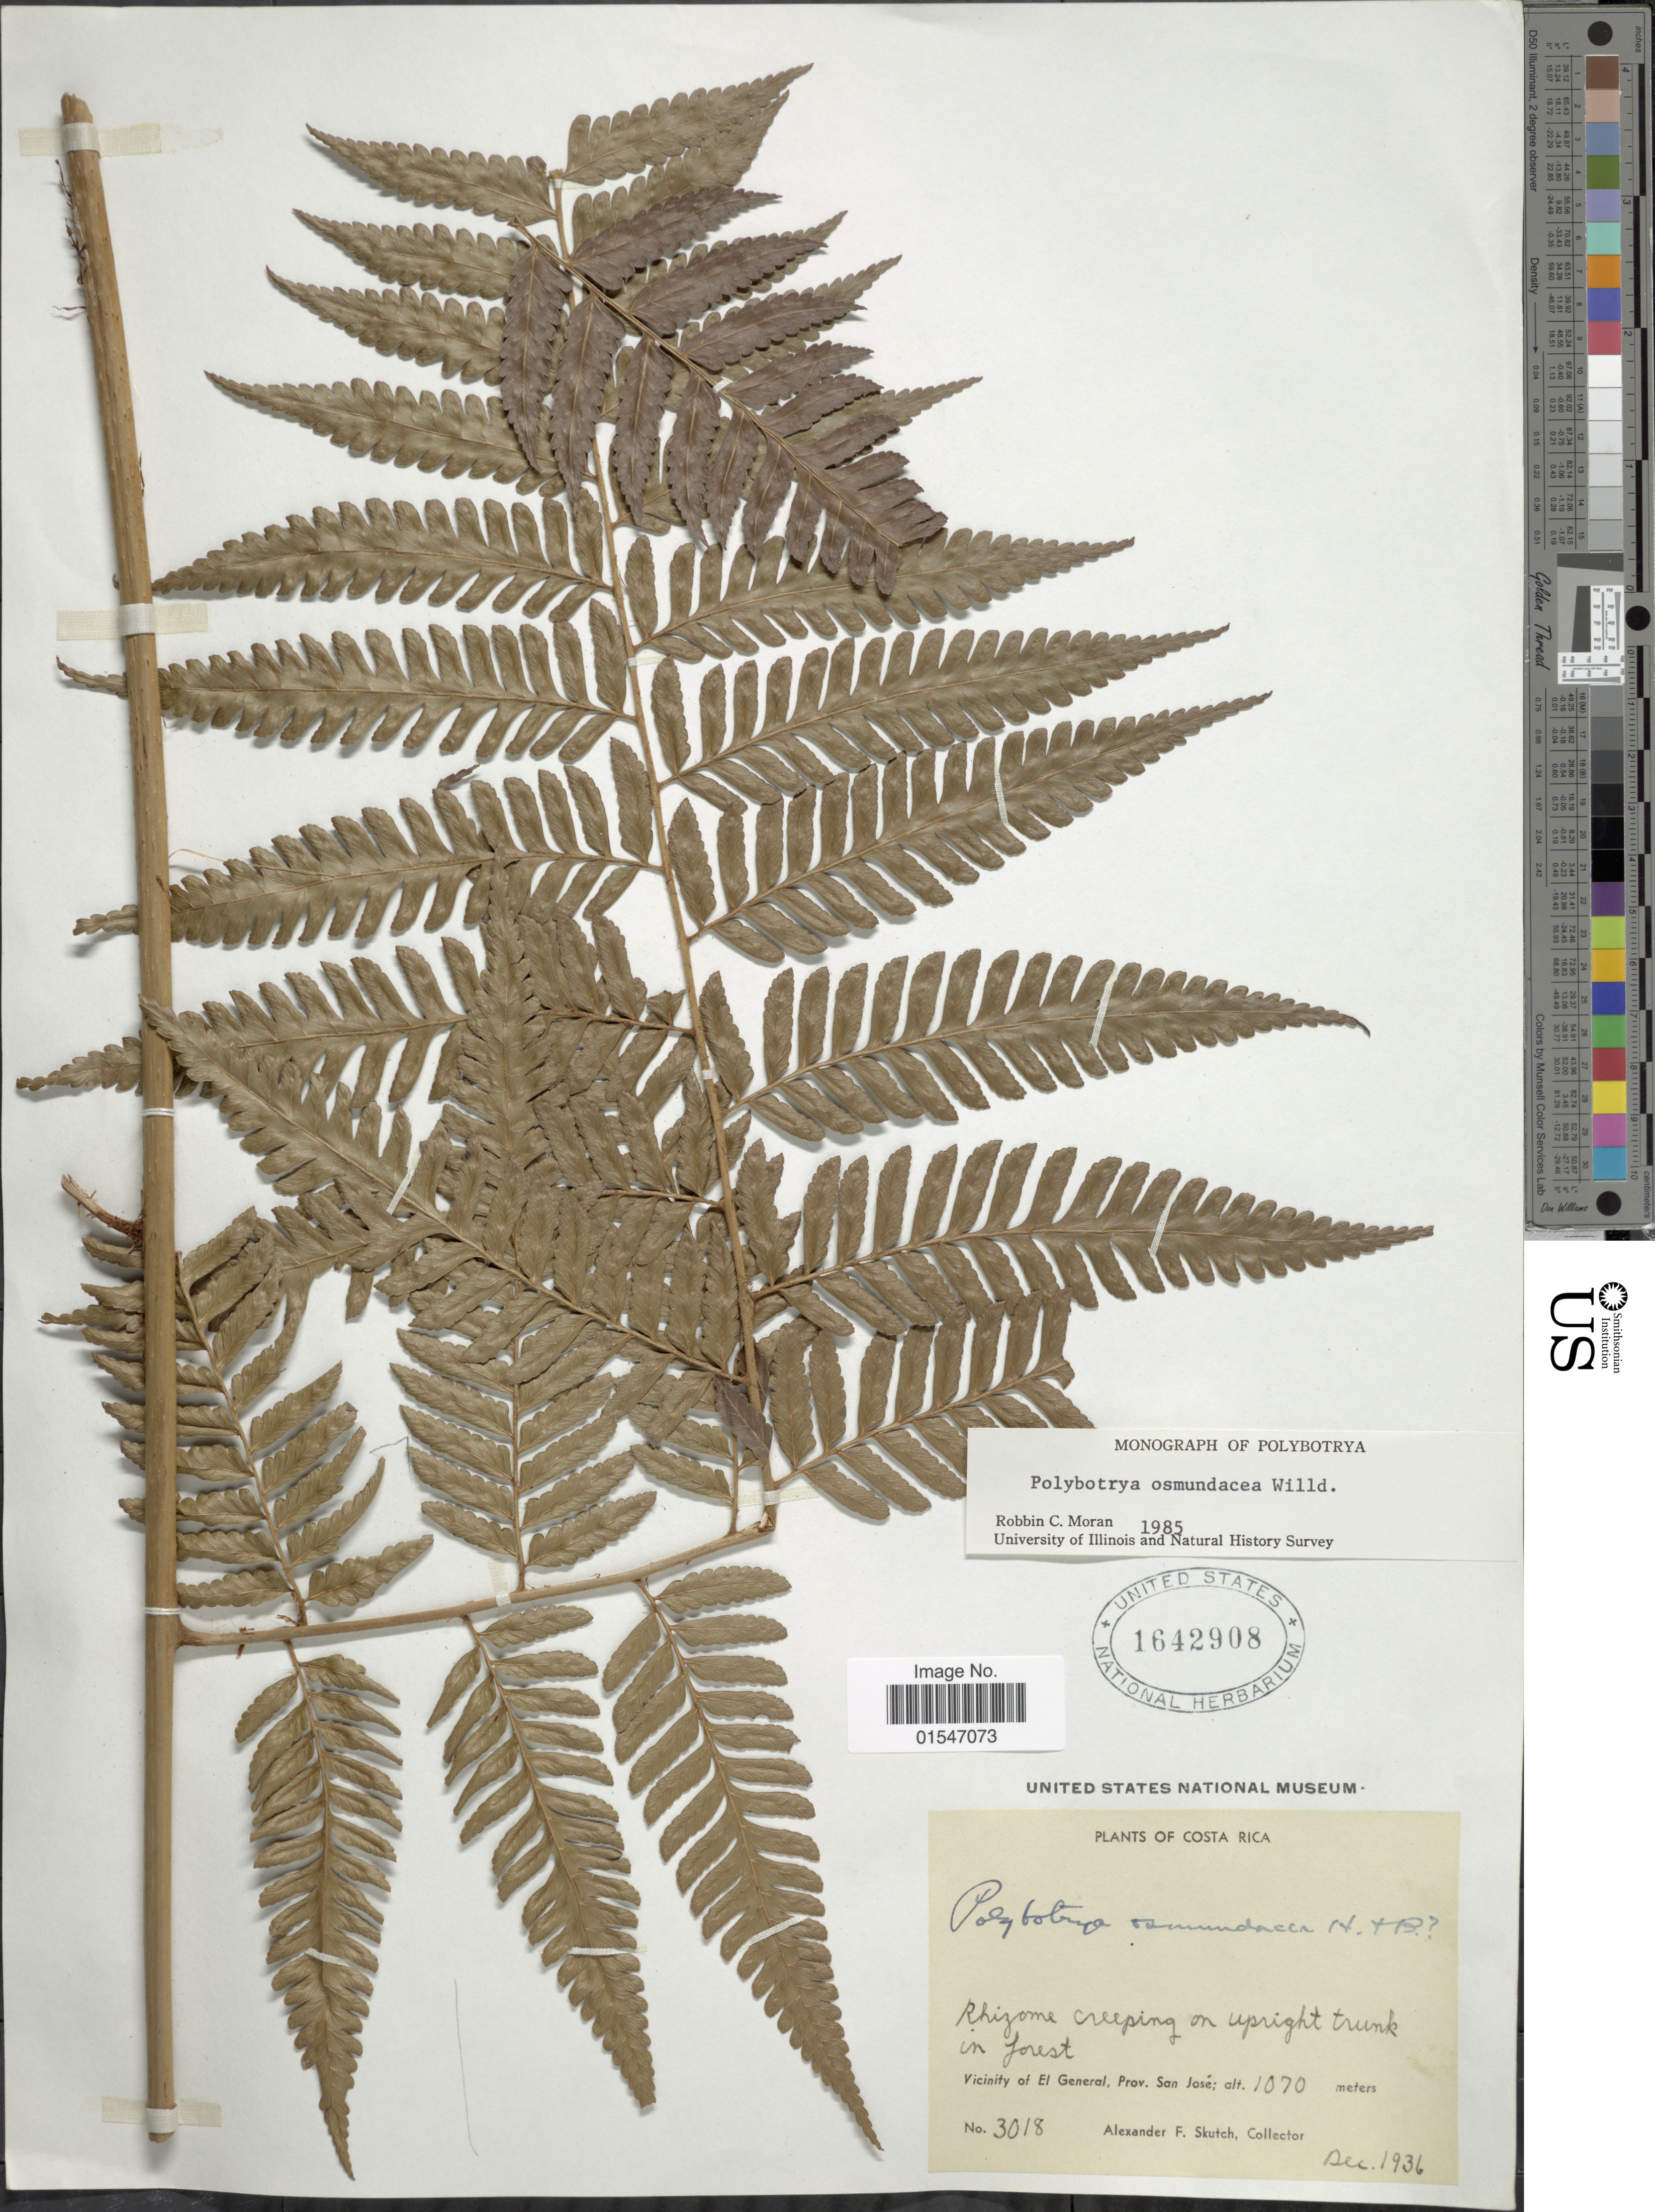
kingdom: Plantae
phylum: Tracheophyta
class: Polypodiopsida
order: Polypodiales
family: Dryopteridaceae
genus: Polybotrya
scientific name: Polybotrya osmundacea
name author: Humb. & Bonpl. ex Willd.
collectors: A. F. Skutch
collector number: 3018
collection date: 1936-12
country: Costa Rica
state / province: San José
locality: Vicinity of El General, Prov. San Jose.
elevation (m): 1070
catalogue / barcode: US 1642908